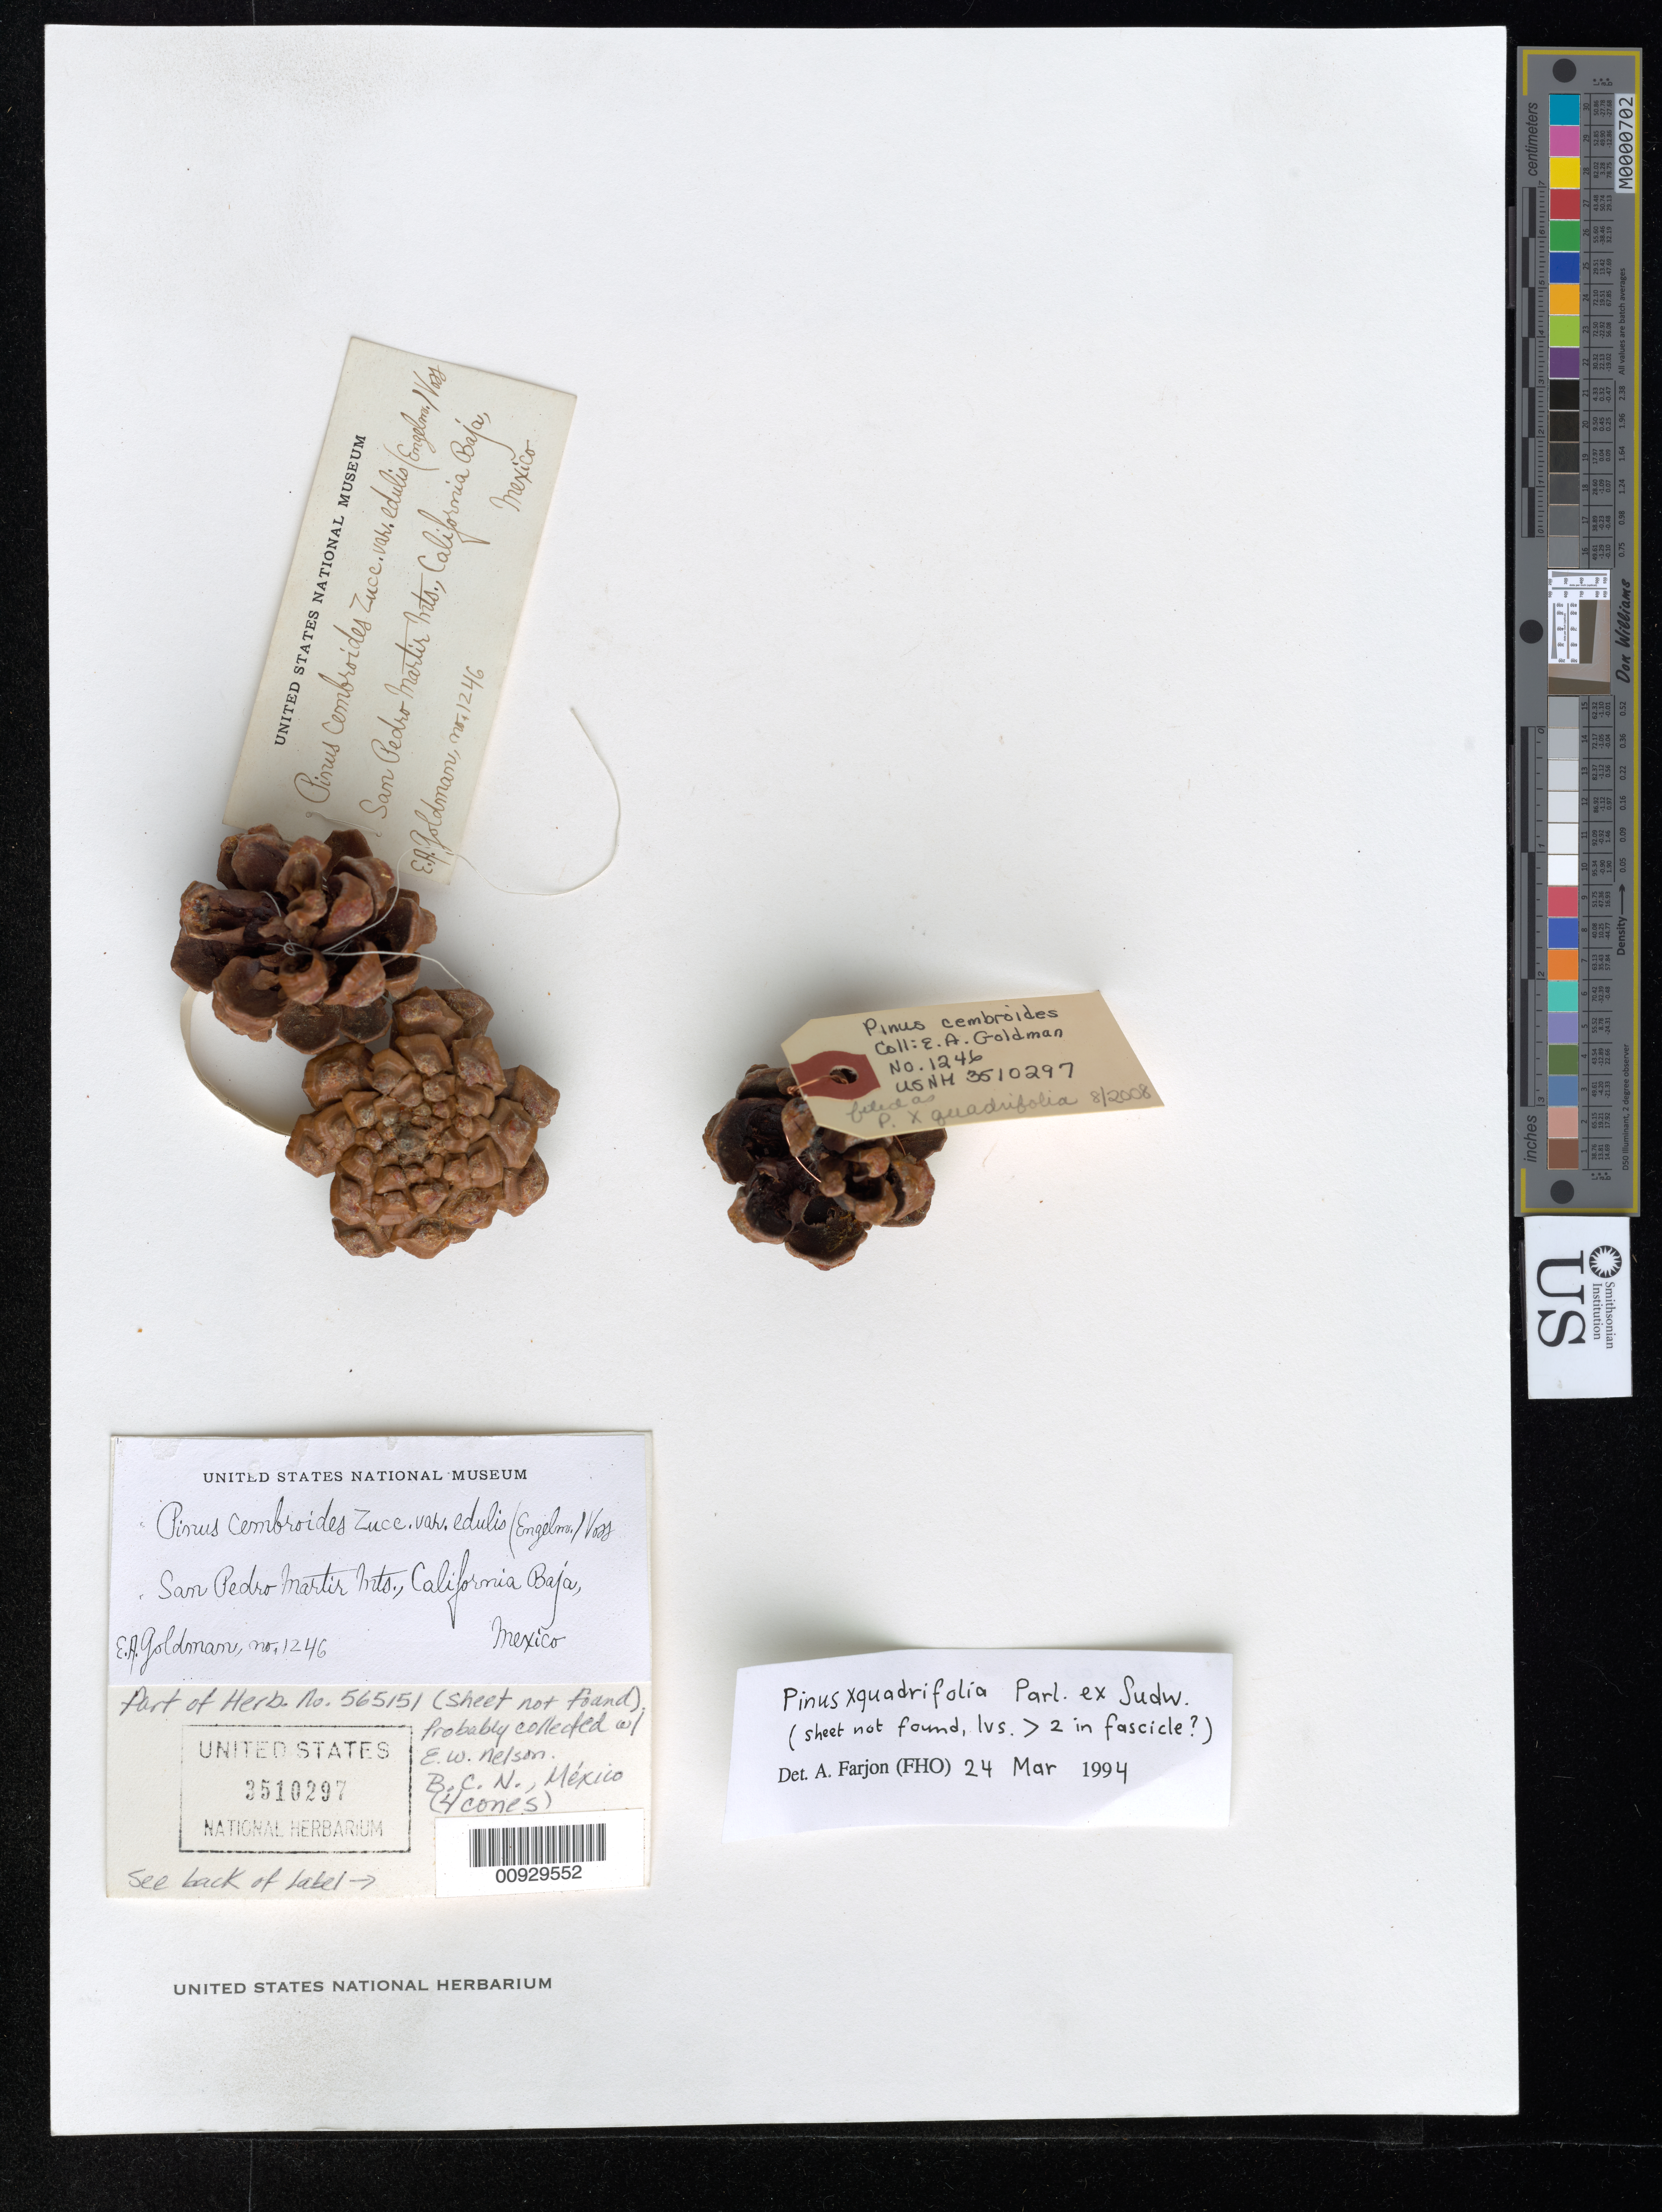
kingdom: Plantae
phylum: Tracheophyta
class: Pinopsida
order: Pinales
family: Pinaceae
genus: Pinus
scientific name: Pinus x quadrifolia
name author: Parl. ex Sudw.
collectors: E. A. Goldman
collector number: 1246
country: Mexico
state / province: Baja California Norte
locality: San Pedro Mártir Mts.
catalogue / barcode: US 3510297